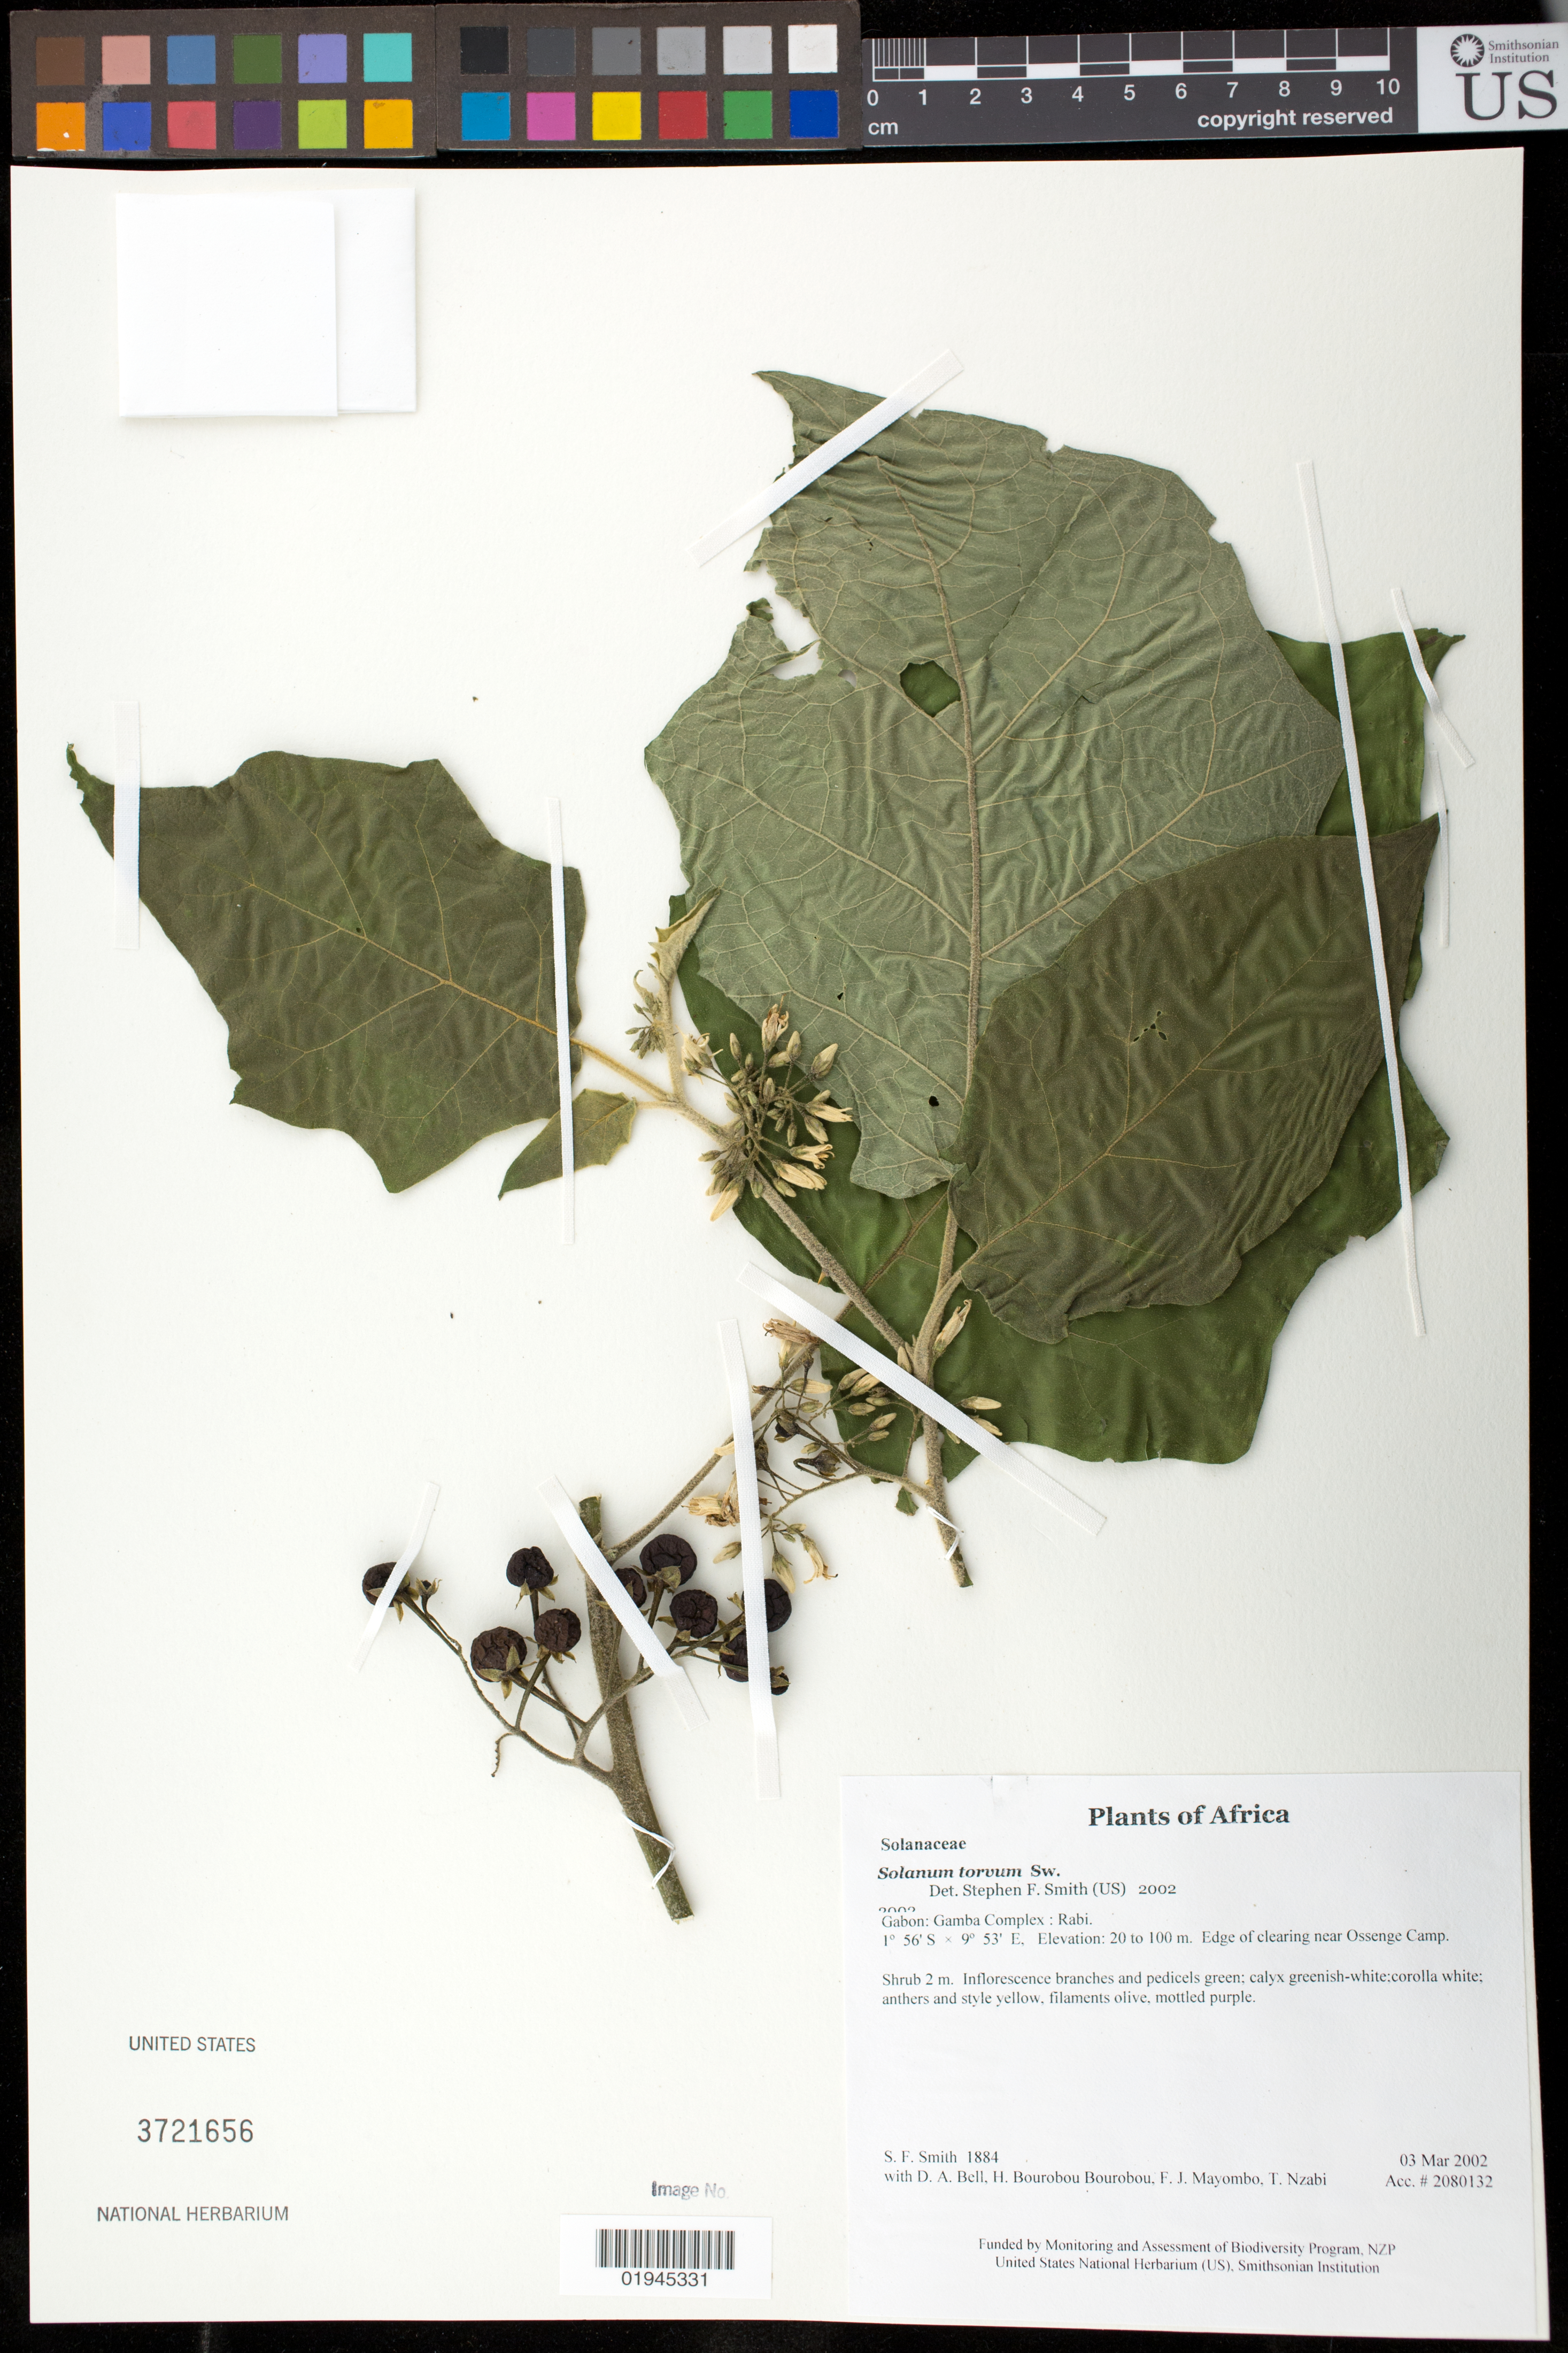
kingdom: Plantae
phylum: Tracheophyta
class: Magnoliopsida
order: Solanales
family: Solanaceae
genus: Solanum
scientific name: Solanum torvum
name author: Sw.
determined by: Smith, Stephen F., (US), NMNH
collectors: S.F. Smith, D. A. Bell, H. Bourobou Bourobou & F. J. Mayombo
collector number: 1884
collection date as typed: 03 Mar 2002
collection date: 2002-03-03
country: Gabon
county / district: Gamba Complex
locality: Rabi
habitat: Edge of clearing near Ossenge Camp.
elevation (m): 20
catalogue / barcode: US 3721656